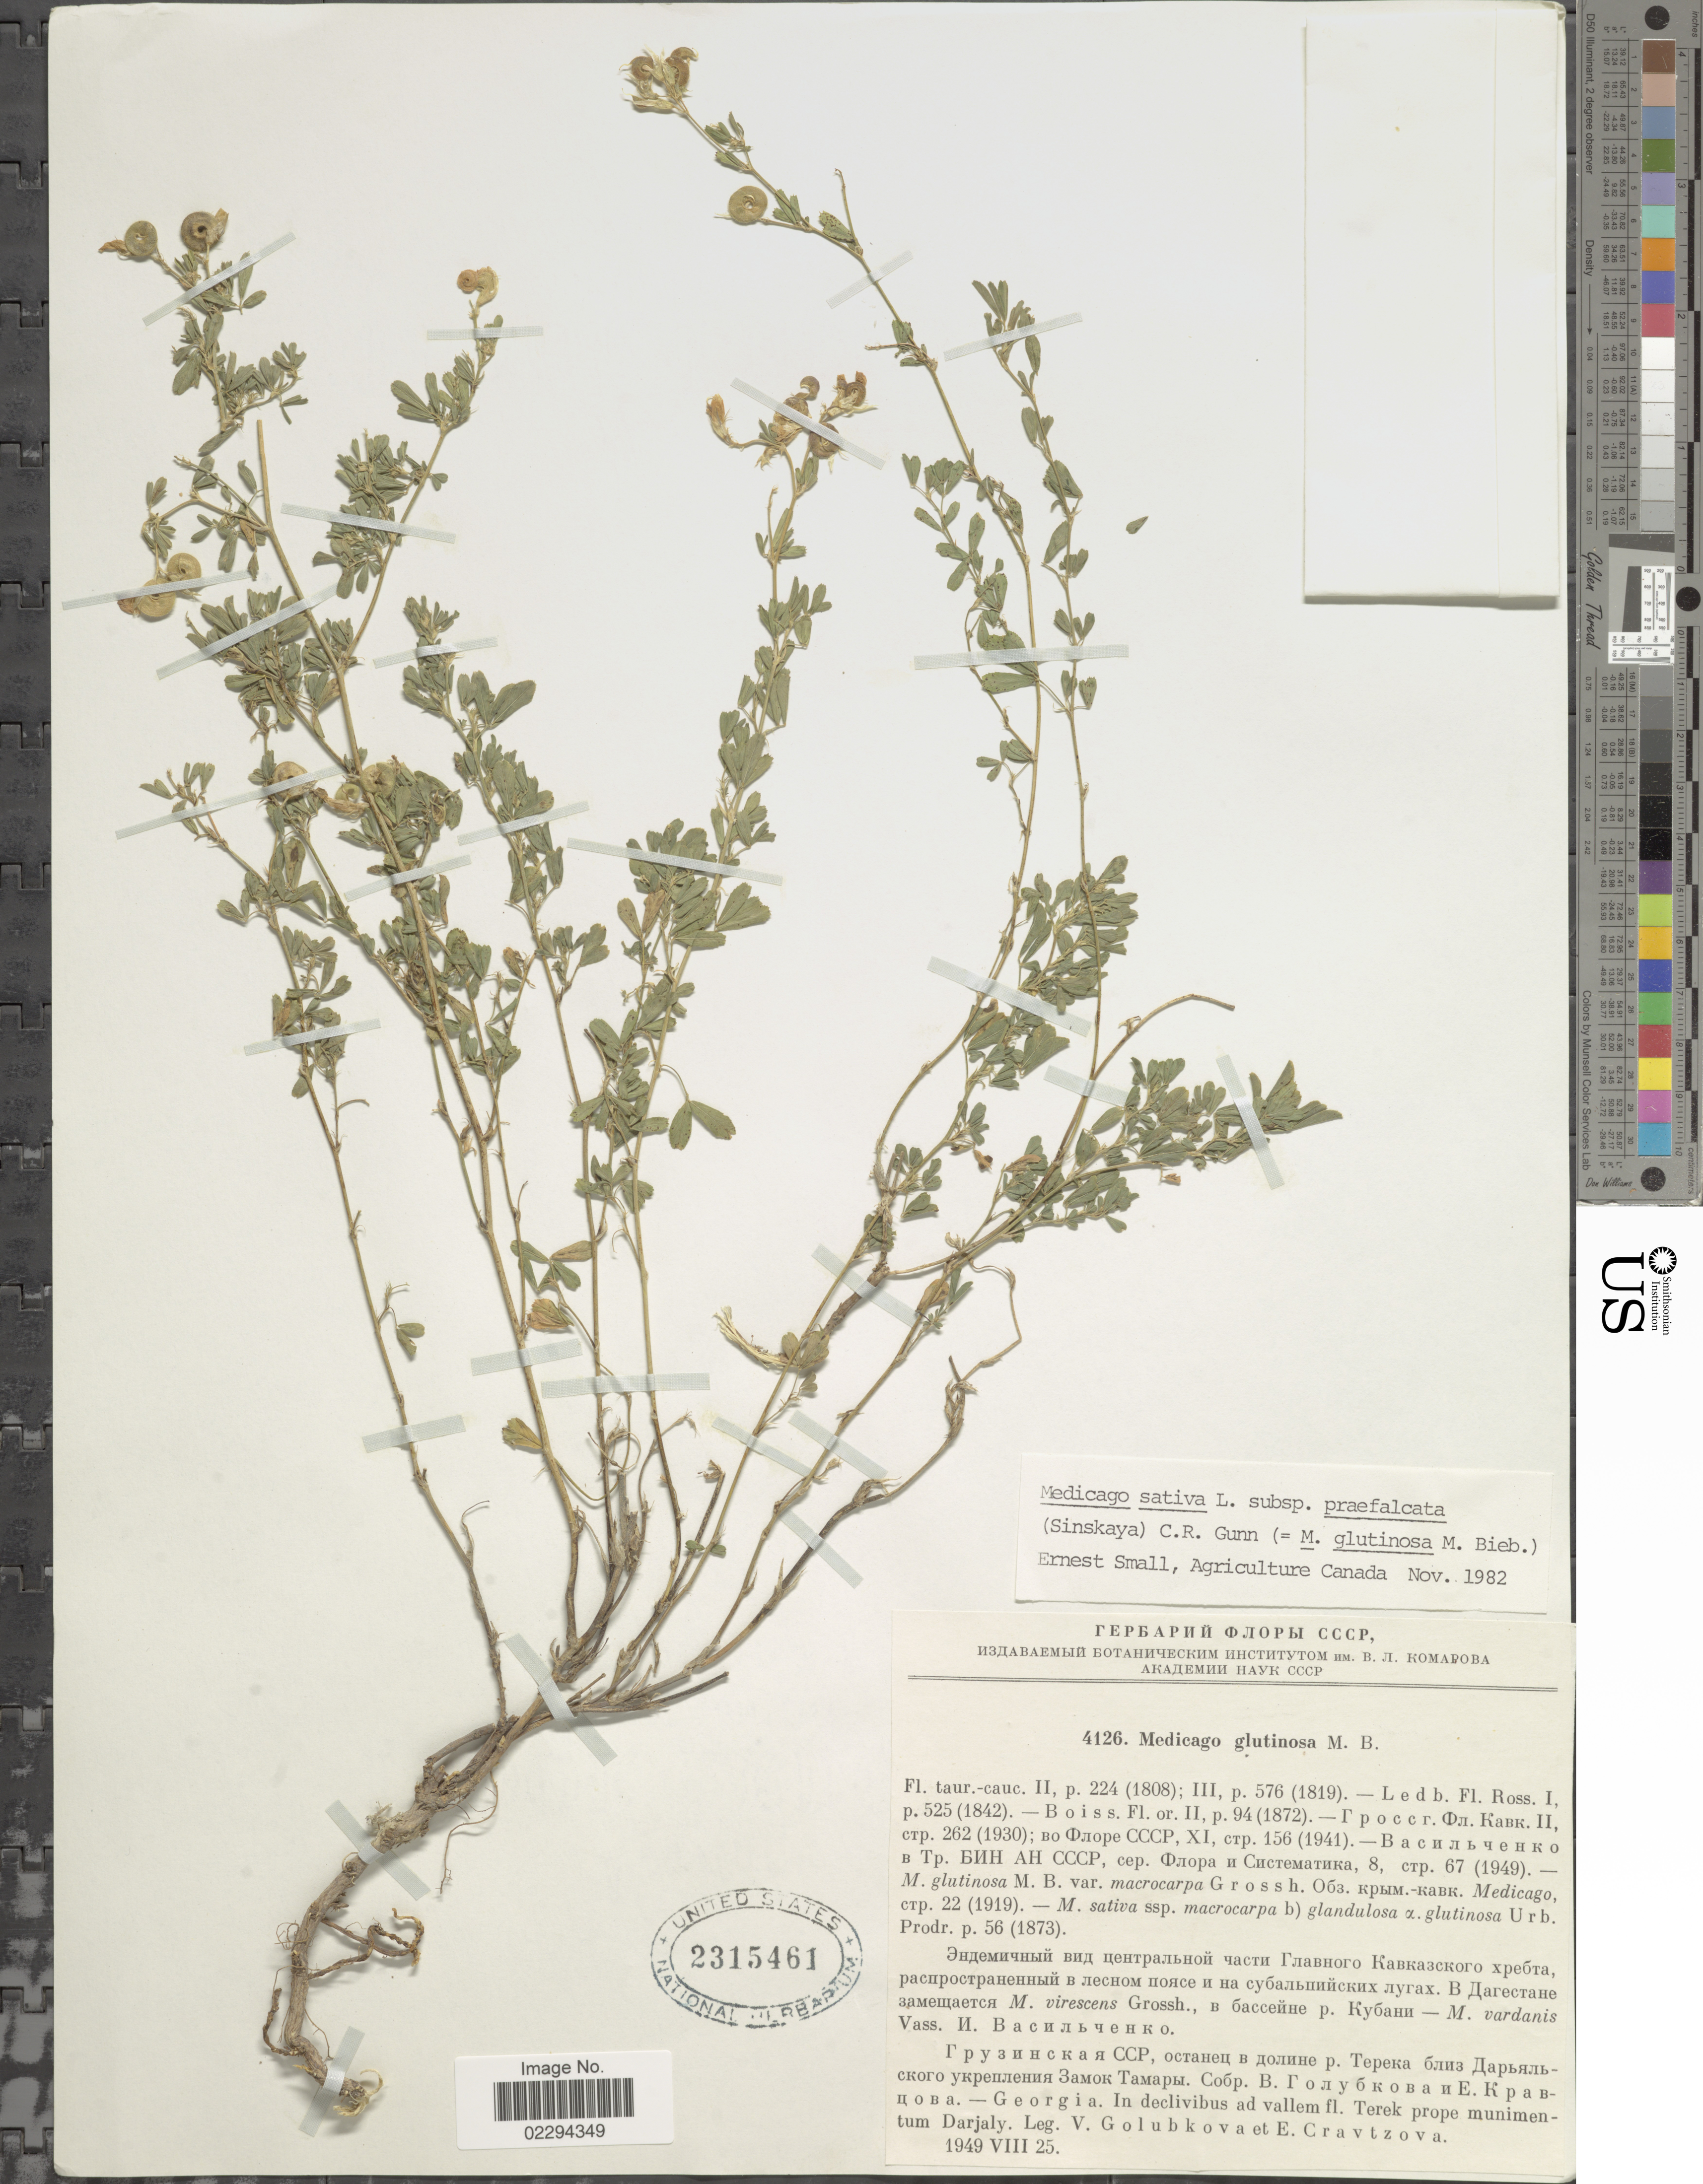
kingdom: Plantae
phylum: Tracheophyta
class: Magnoliopsida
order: Fabales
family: Fabaceae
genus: Medicago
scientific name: Medicago sativa subsp. prefalcata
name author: (Sinskaya) C.R. Gunn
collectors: V. F. Golubkova & E. Cravtzova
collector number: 4126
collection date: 1949-08-25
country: Georgia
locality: In declivibus ad vallem fl. Terek prope munimentum Darjaly.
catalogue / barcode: US 2315461